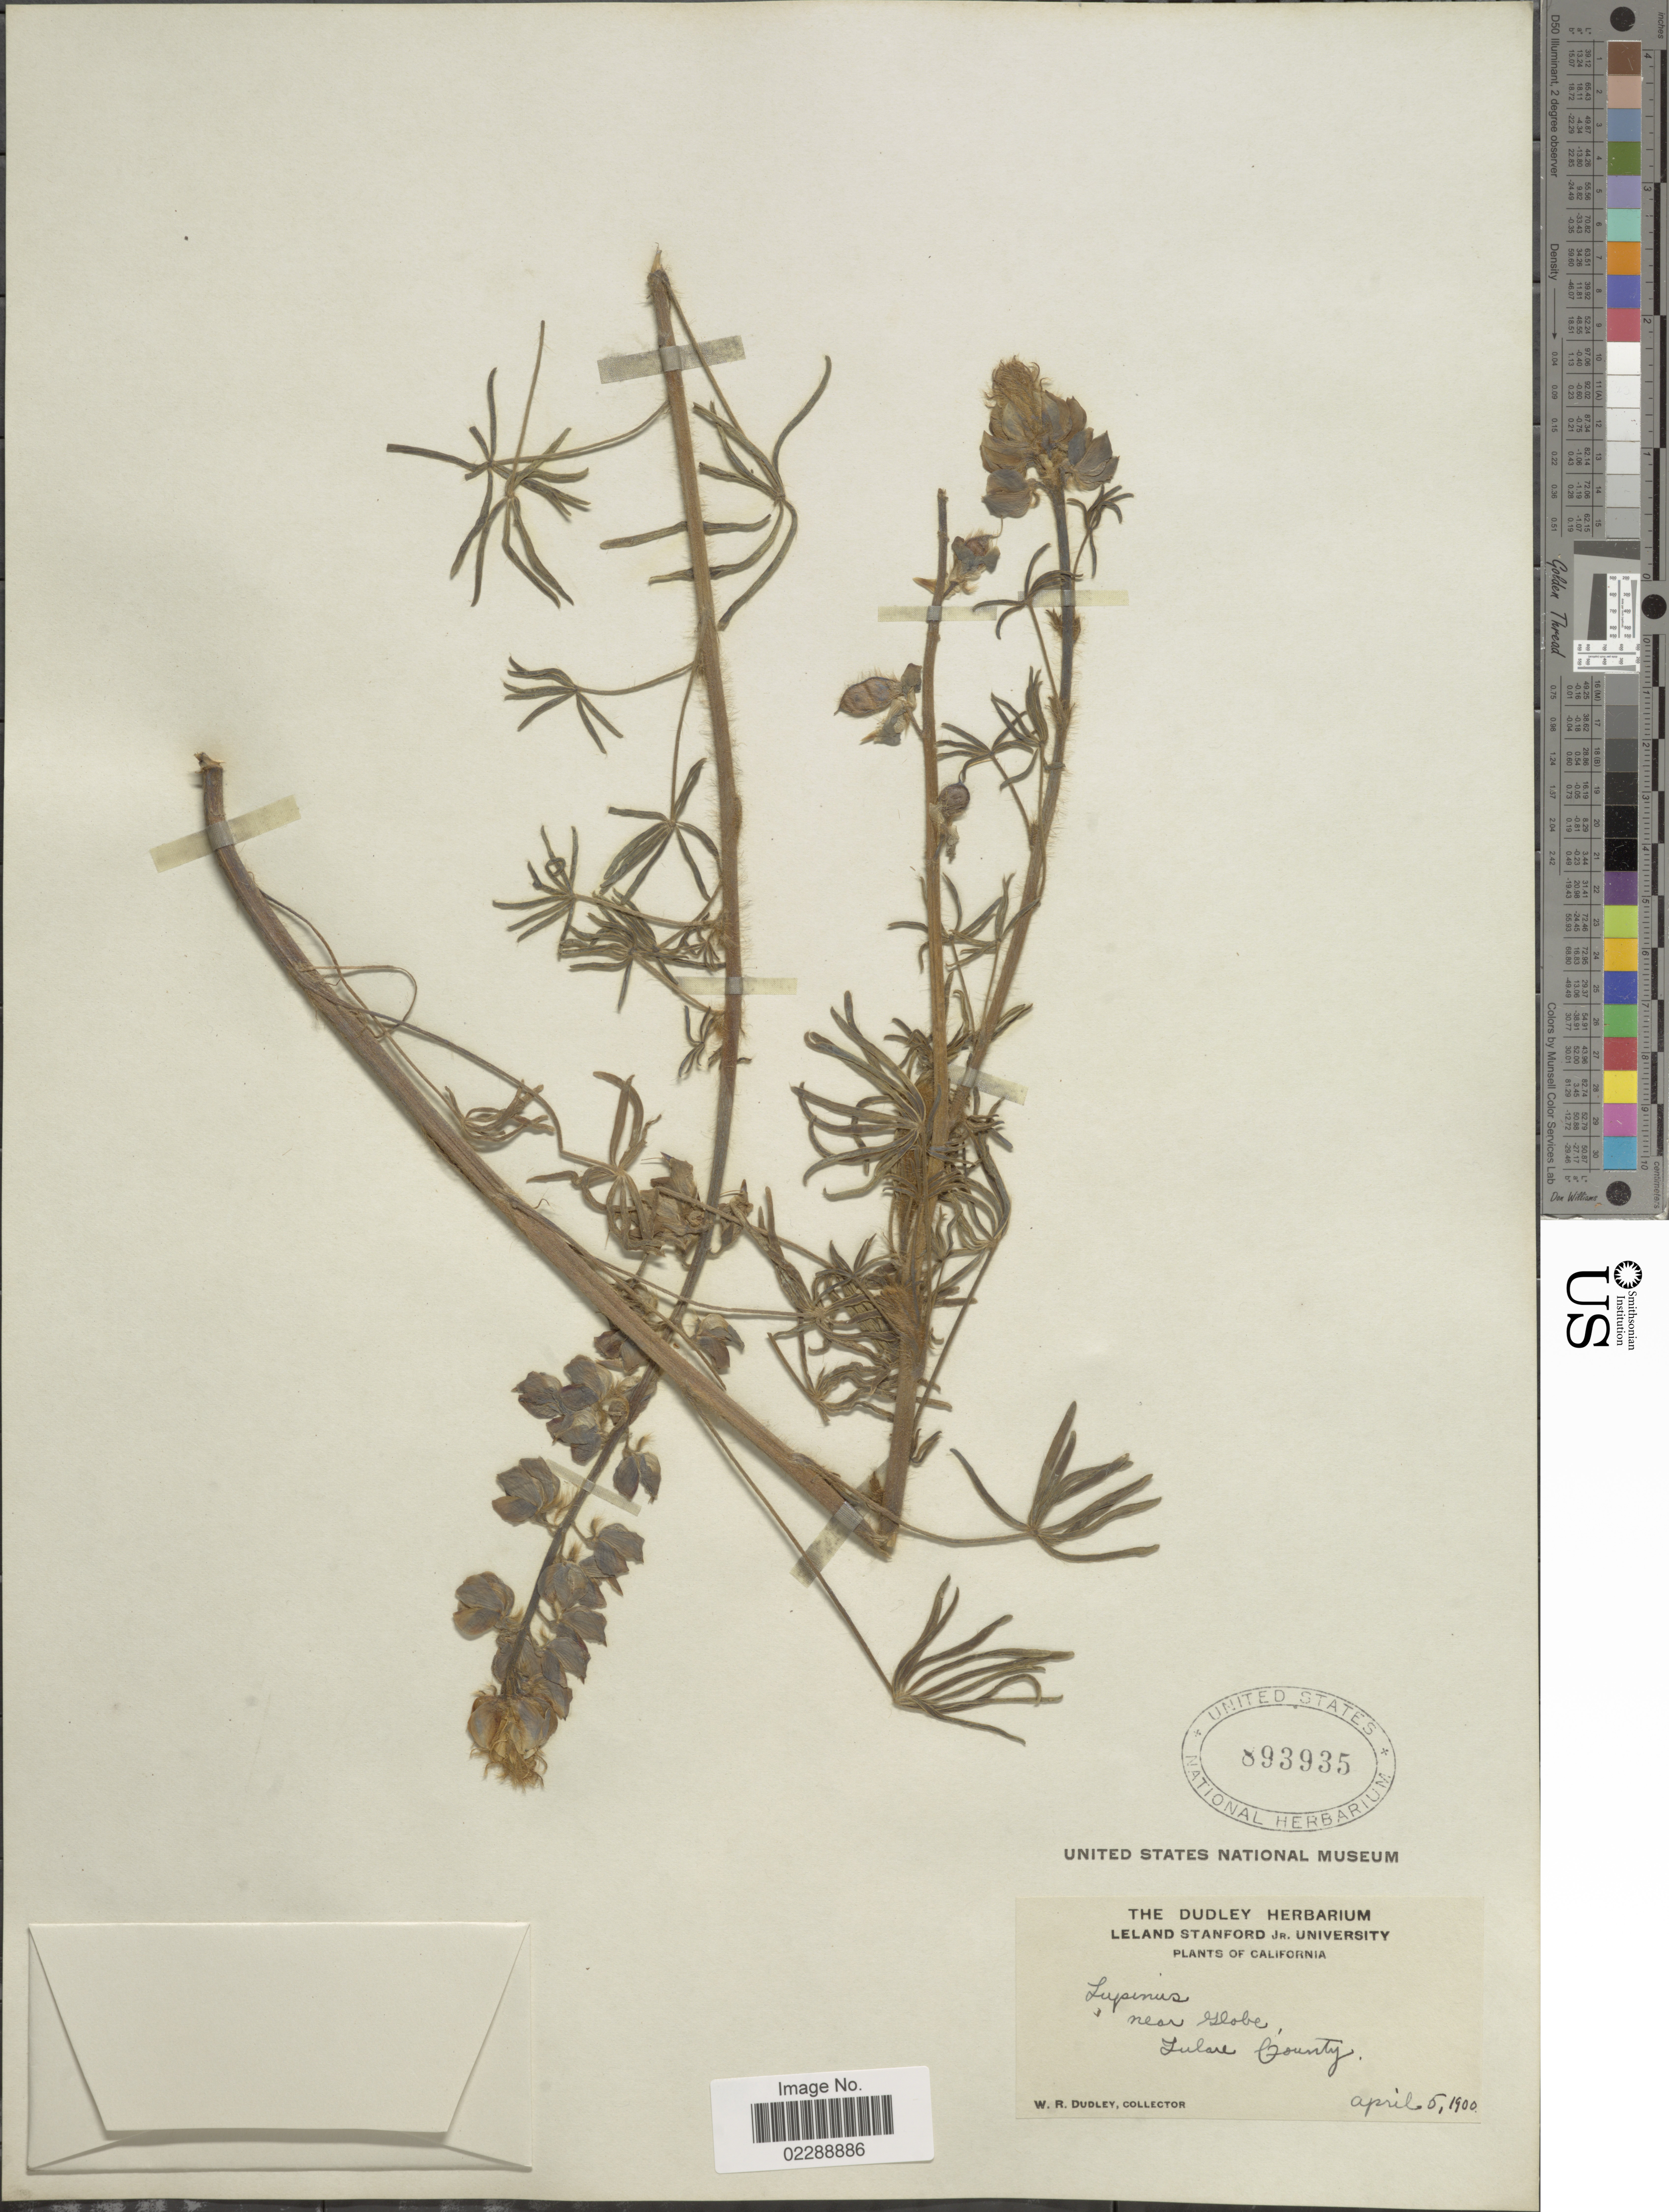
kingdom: Plantae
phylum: Tracheophyta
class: Magnoliopsida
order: Fabales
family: Fabaceae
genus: Lupinus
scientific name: Lupinus sp.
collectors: W. Dudley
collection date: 1900-04-05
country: United States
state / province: California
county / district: Tulare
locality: Near Globe, Tulare County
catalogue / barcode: US 893935